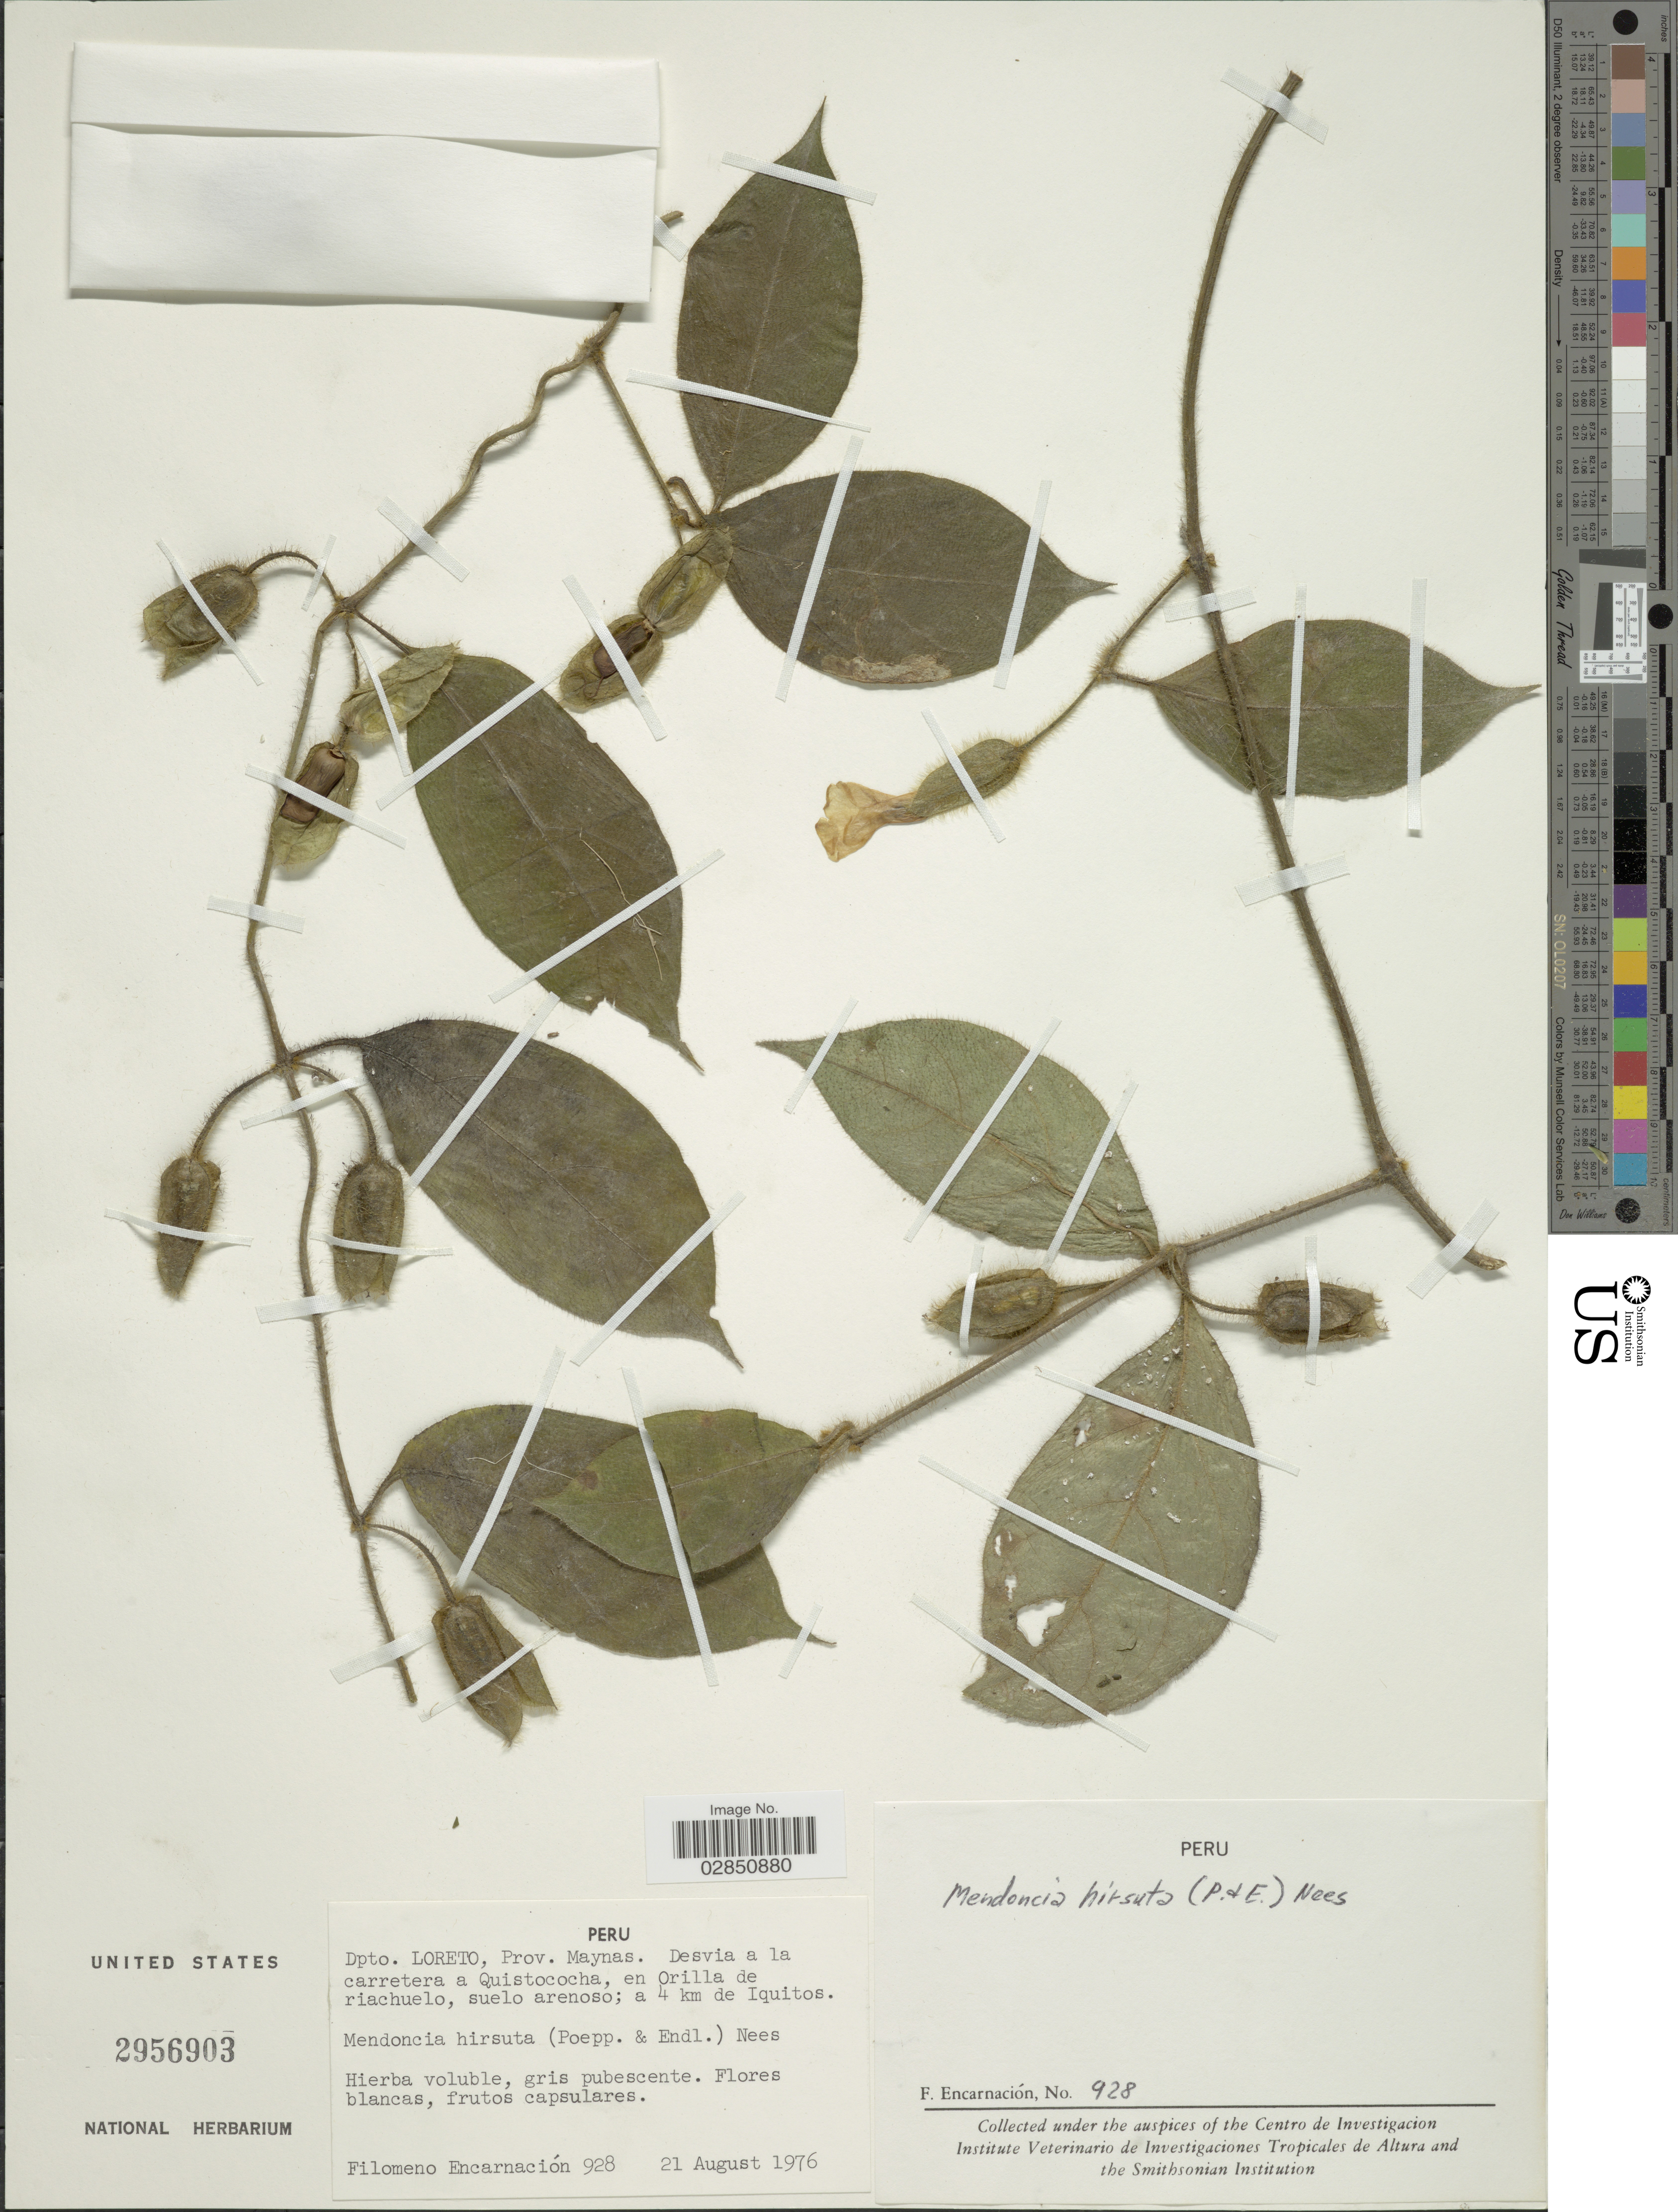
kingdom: Plantae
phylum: Tracheophyta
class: Magnoliopsida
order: Lamiales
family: Acanthaceae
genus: Mendoncia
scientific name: Mendoncia bivalvis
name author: (L. f.) Merr.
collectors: F. Encarnación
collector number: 928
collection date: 1976-08-21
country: Peru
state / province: Loreto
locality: Dpto. Loreto, Prov. Maynas. Desvia a la carretera a Quistococha, en Orilla de riachuelo, suelo arenoso; a 4 km de Iquitos.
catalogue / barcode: US 2956903